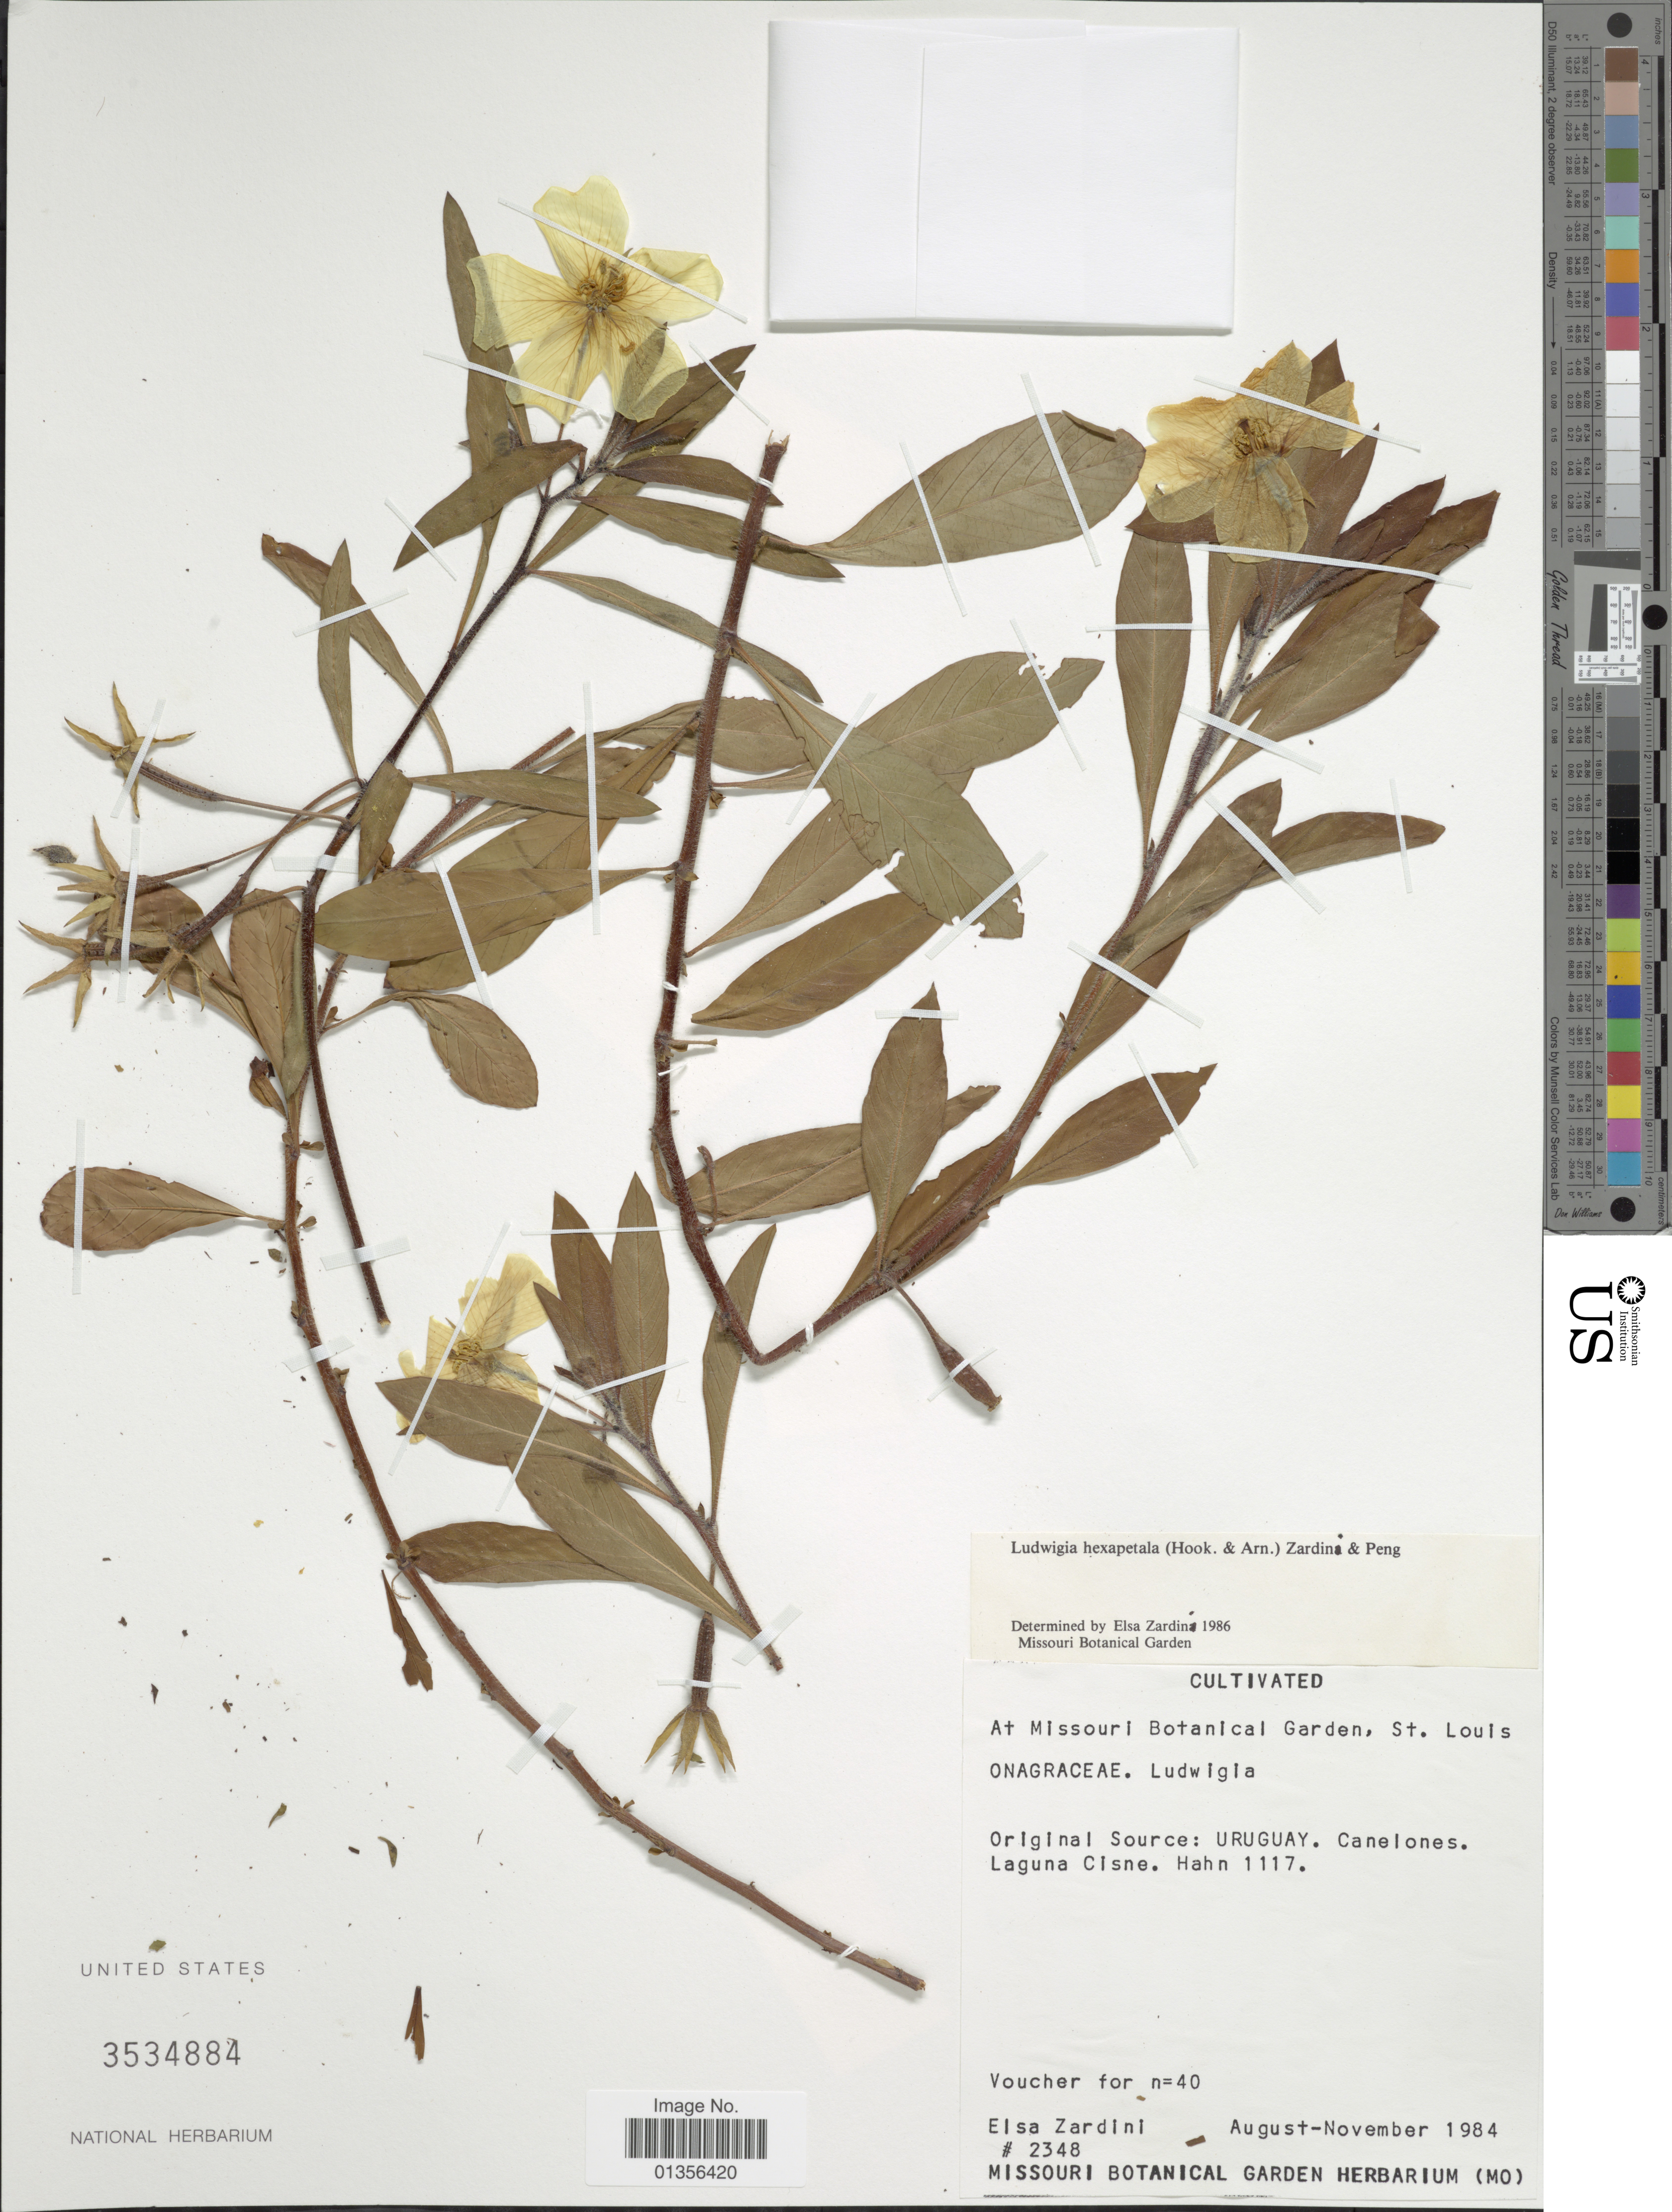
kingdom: Plantae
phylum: Tracheophyta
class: Magnoliopsida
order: Myrtales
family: Onagraceae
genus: Ludwigia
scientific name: Ludwigia hexapetala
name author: (Hook. & Arn.) Zardini et al.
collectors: E. M. Zardini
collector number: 2348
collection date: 1984-08/1984-11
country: United States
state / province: Missouri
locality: At Missouri Botanical Garden, St. Louis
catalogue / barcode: US 3534884